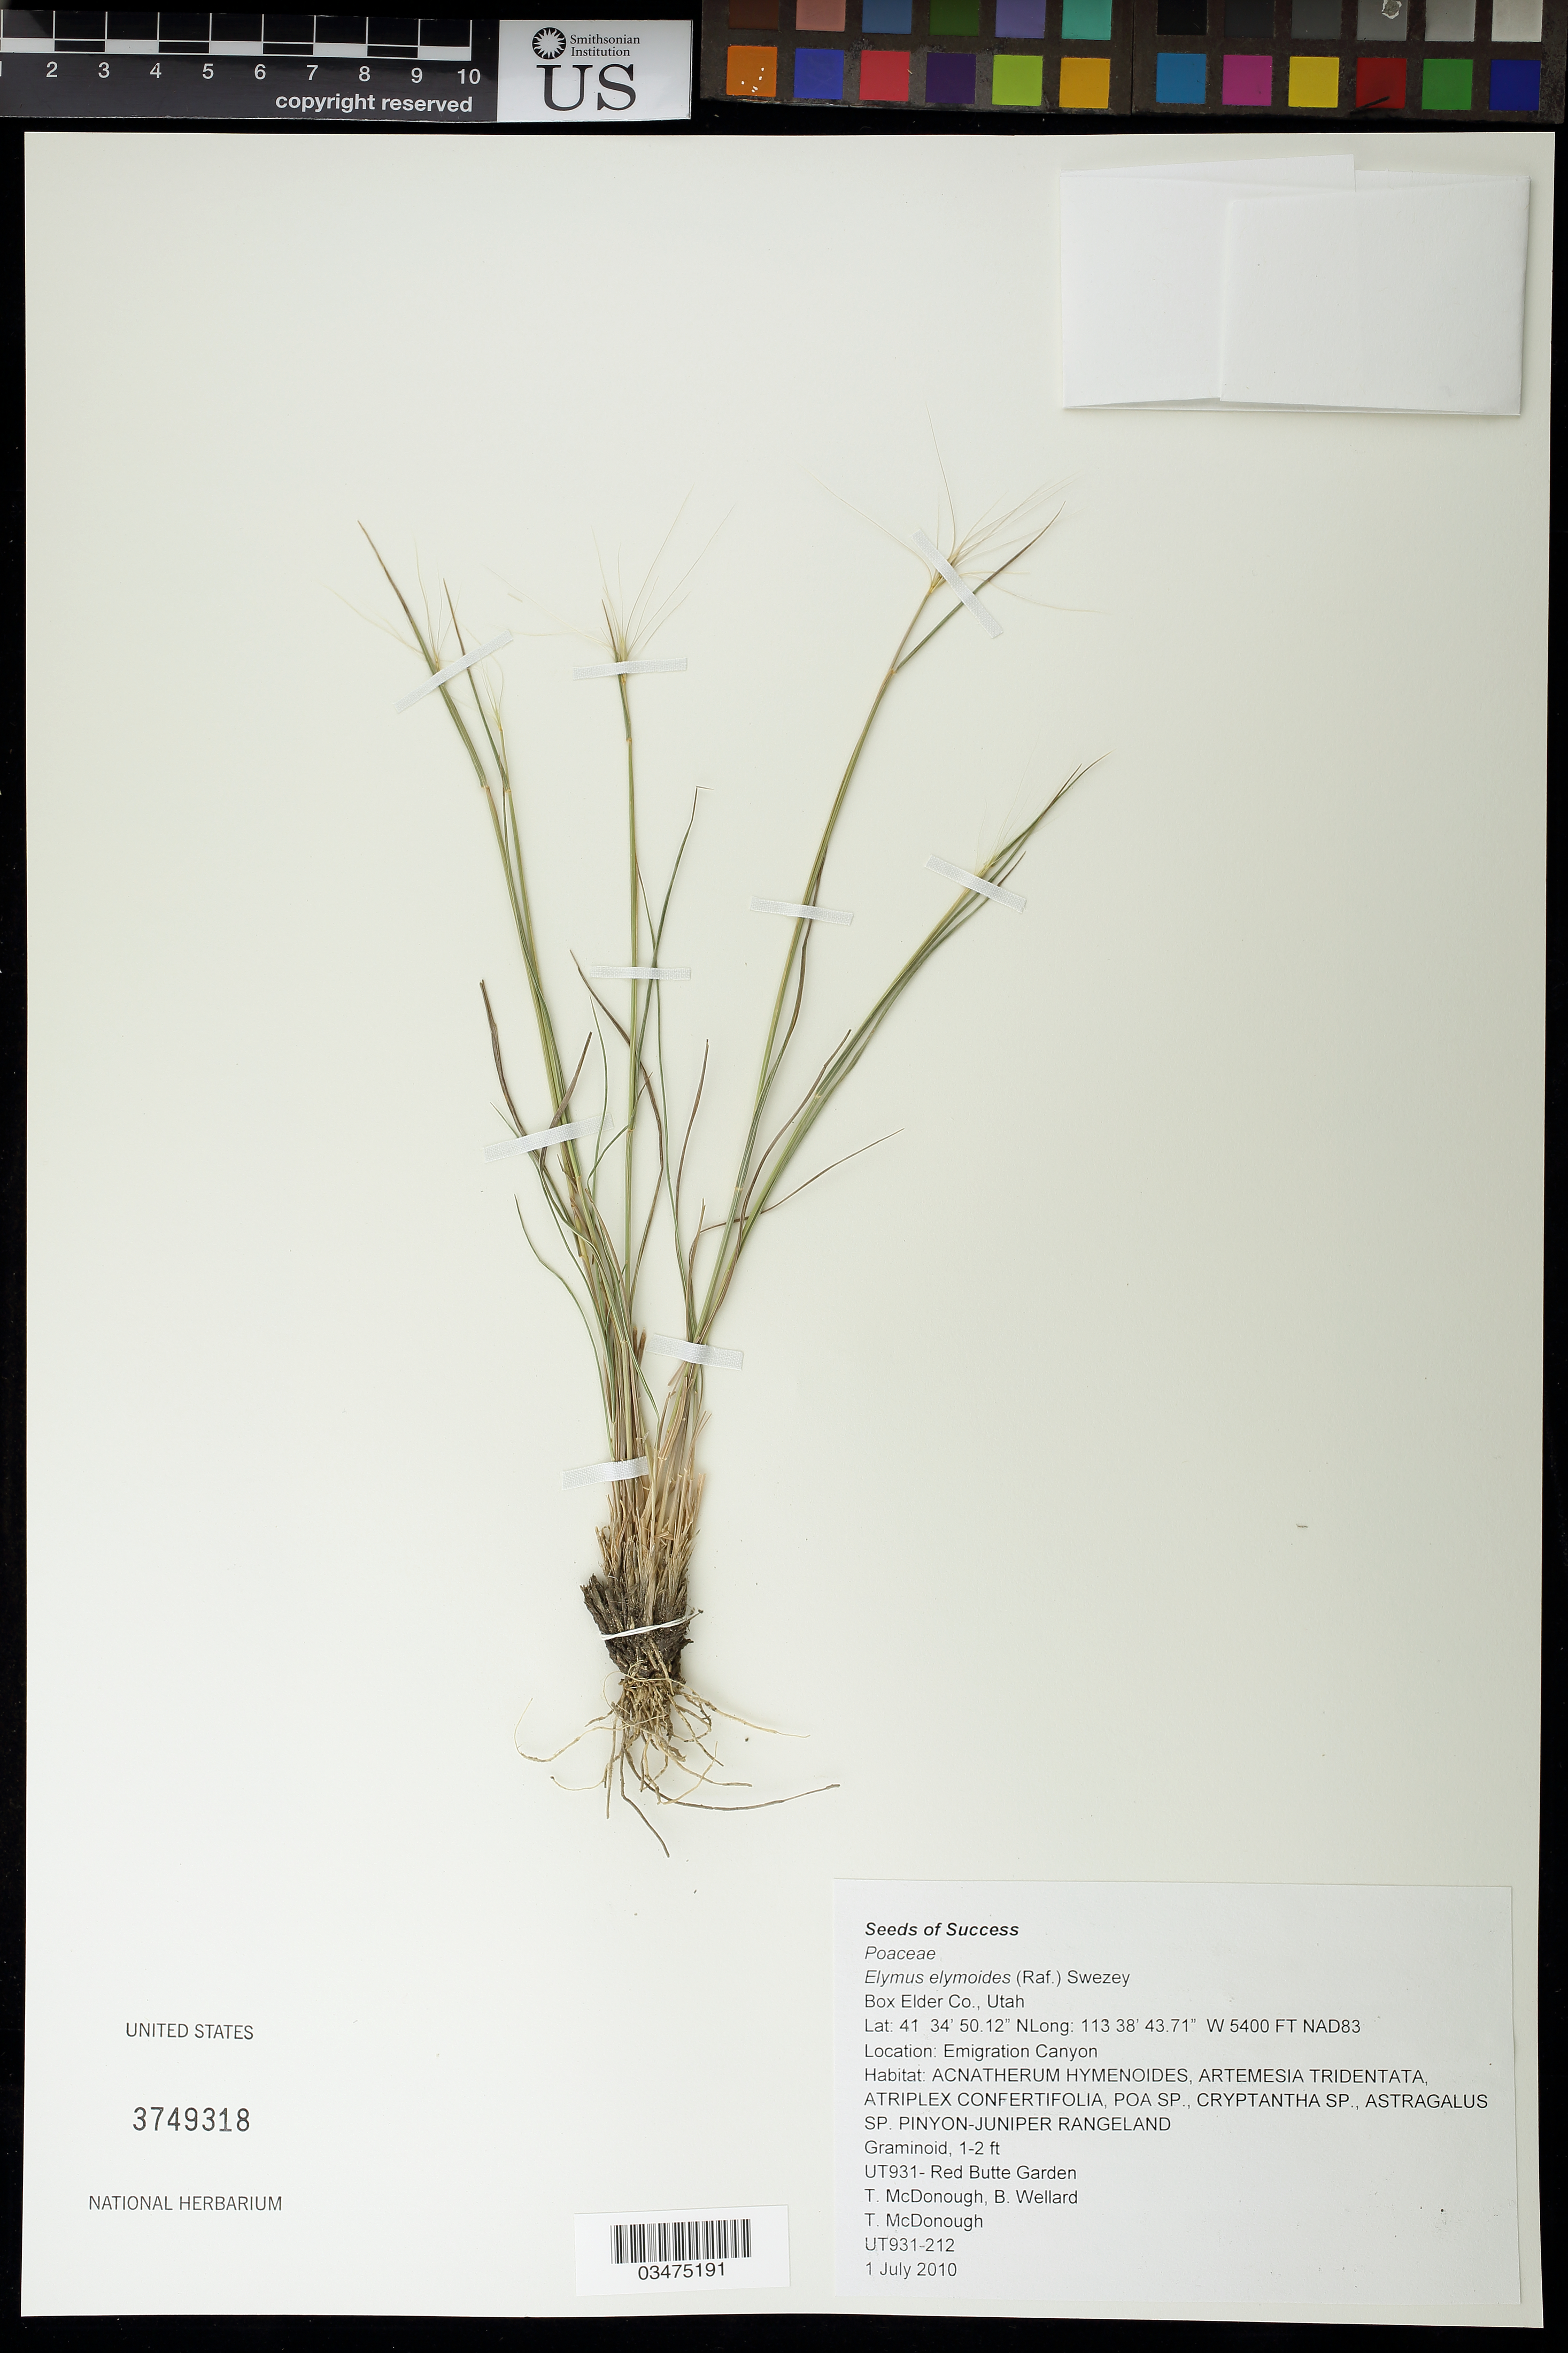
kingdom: Plantae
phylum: Tracheophyta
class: Liliopsida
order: Poales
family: Poaceae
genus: Elymus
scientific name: Elymus elymoides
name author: (Raf.) Swezey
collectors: T. McDonough & B. Wellard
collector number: UT931-212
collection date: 2010-07-01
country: United States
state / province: Utah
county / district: Box Elder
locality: Emigration Canyon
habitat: Pinyon-Juniper Rangeland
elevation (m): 1646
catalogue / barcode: US 3749318